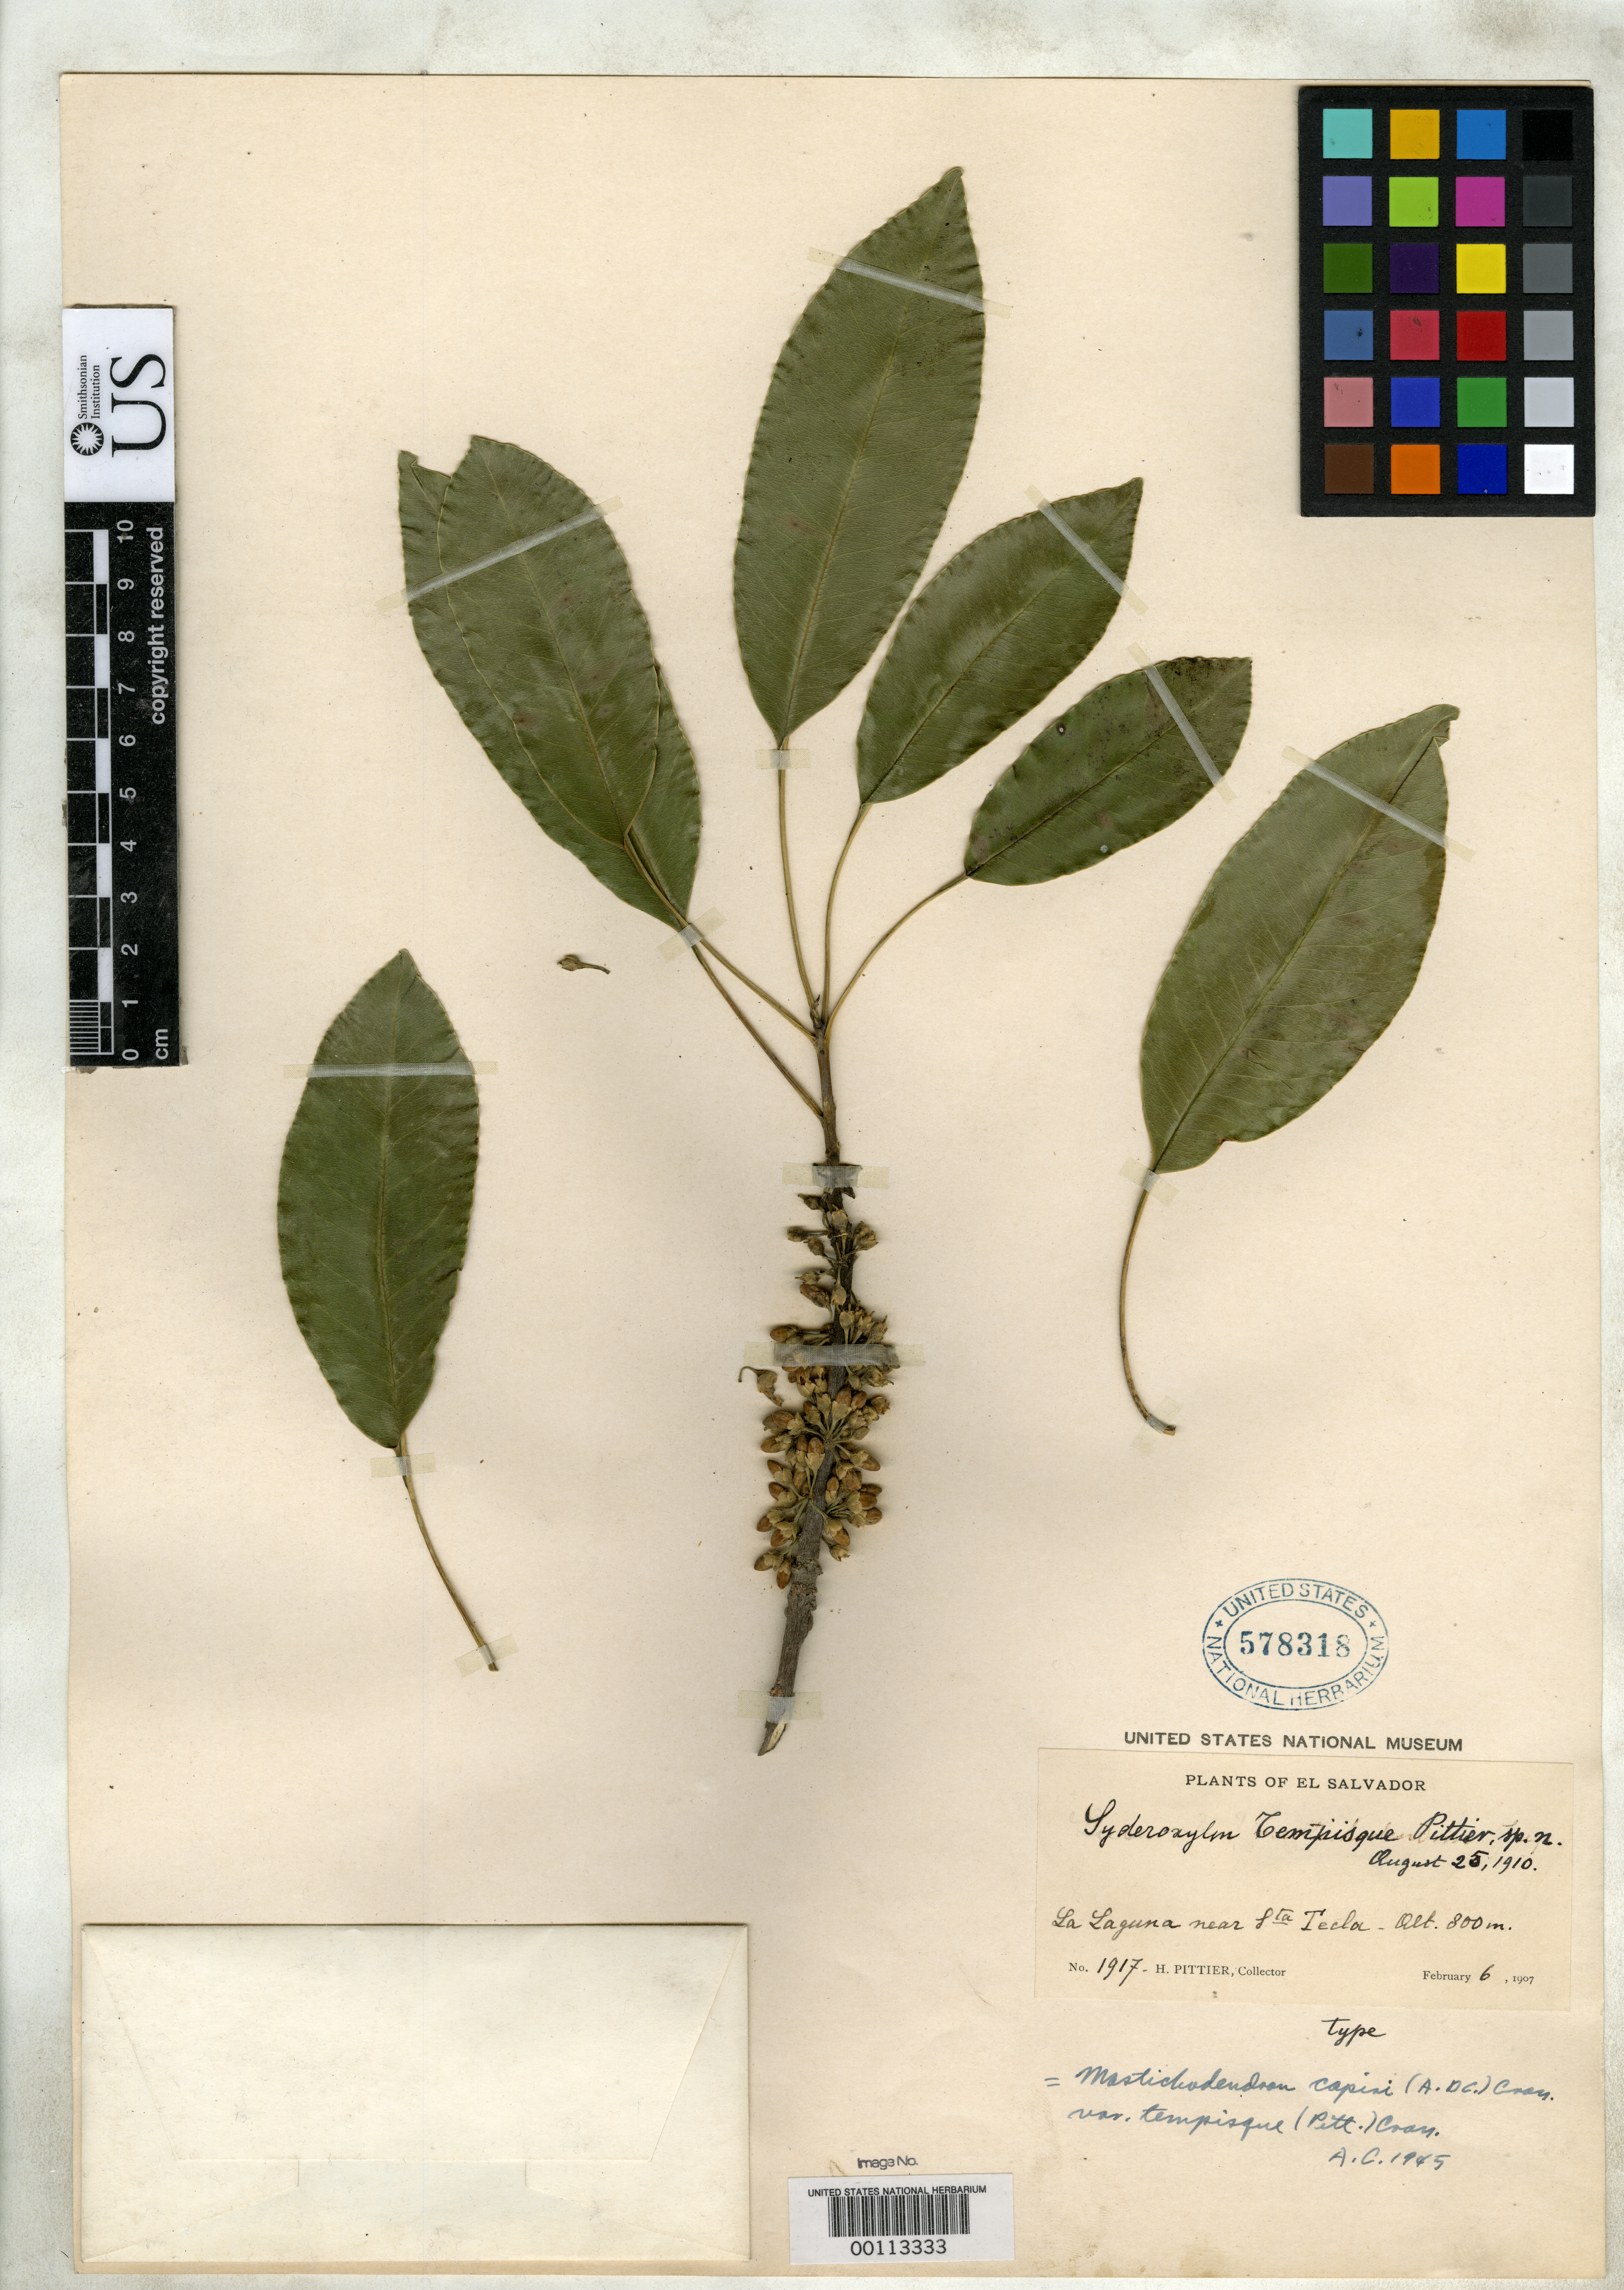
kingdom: Plantae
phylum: Tracheophyta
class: Magnoliopsida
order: Ericales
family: Sapotaceae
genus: Sideroxylon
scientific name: Sideroxylon tempisque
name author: Pittier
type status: Holotype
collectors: H. F. Pittier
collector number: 1917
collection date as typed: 06 Feb 1907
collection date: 1907-02-06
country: El Salvador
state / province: La Libertad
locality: La Laguna de Nueva San Salvador (Santa Tecla).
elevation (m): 800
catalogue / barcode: US 578318